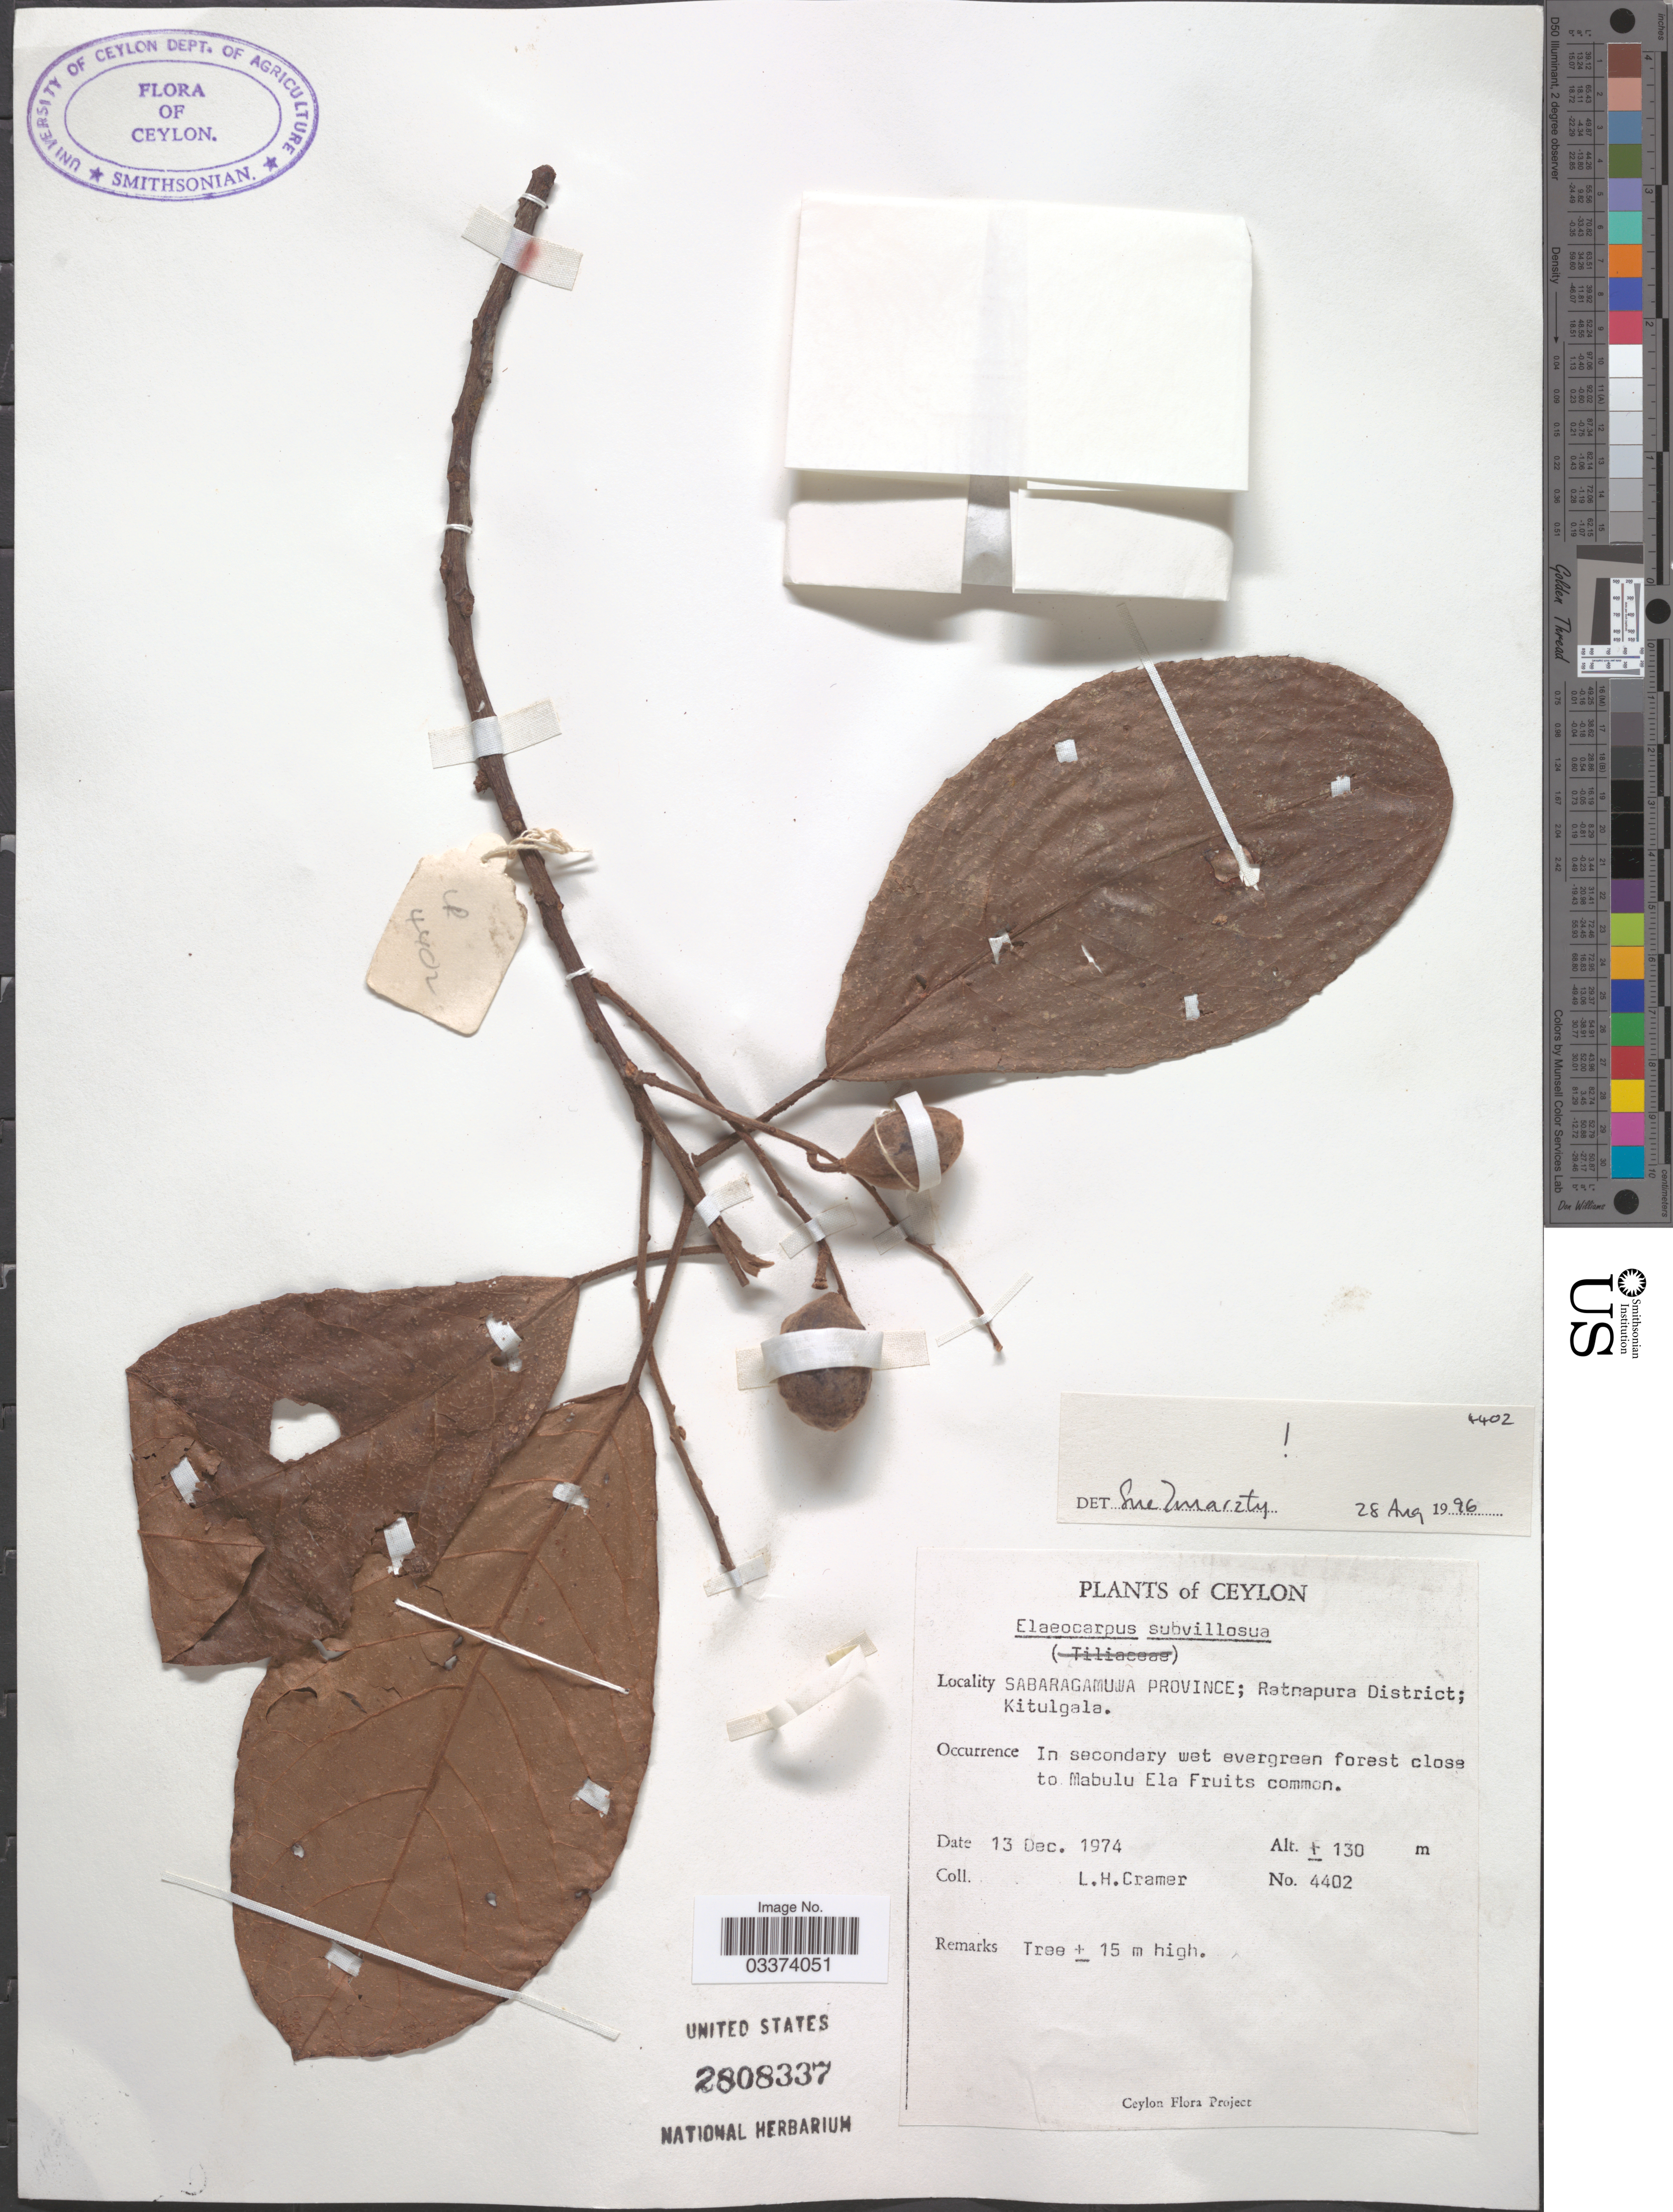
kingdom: Plantae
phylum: Tracheophyta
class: Magnoliopsida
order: Oxalidales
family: Elaeocarpaceae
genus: Elaeocarpus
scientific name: Elaeocarpus subvillosus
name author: Arn.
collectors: L. H. Cramer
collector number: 4402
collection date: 1974-12-13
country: Sri Lanka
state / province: Sabaragamuwa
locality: Ceylon. Ratnapura District; Kitulgala.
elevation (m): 130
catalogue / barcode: US 2808337